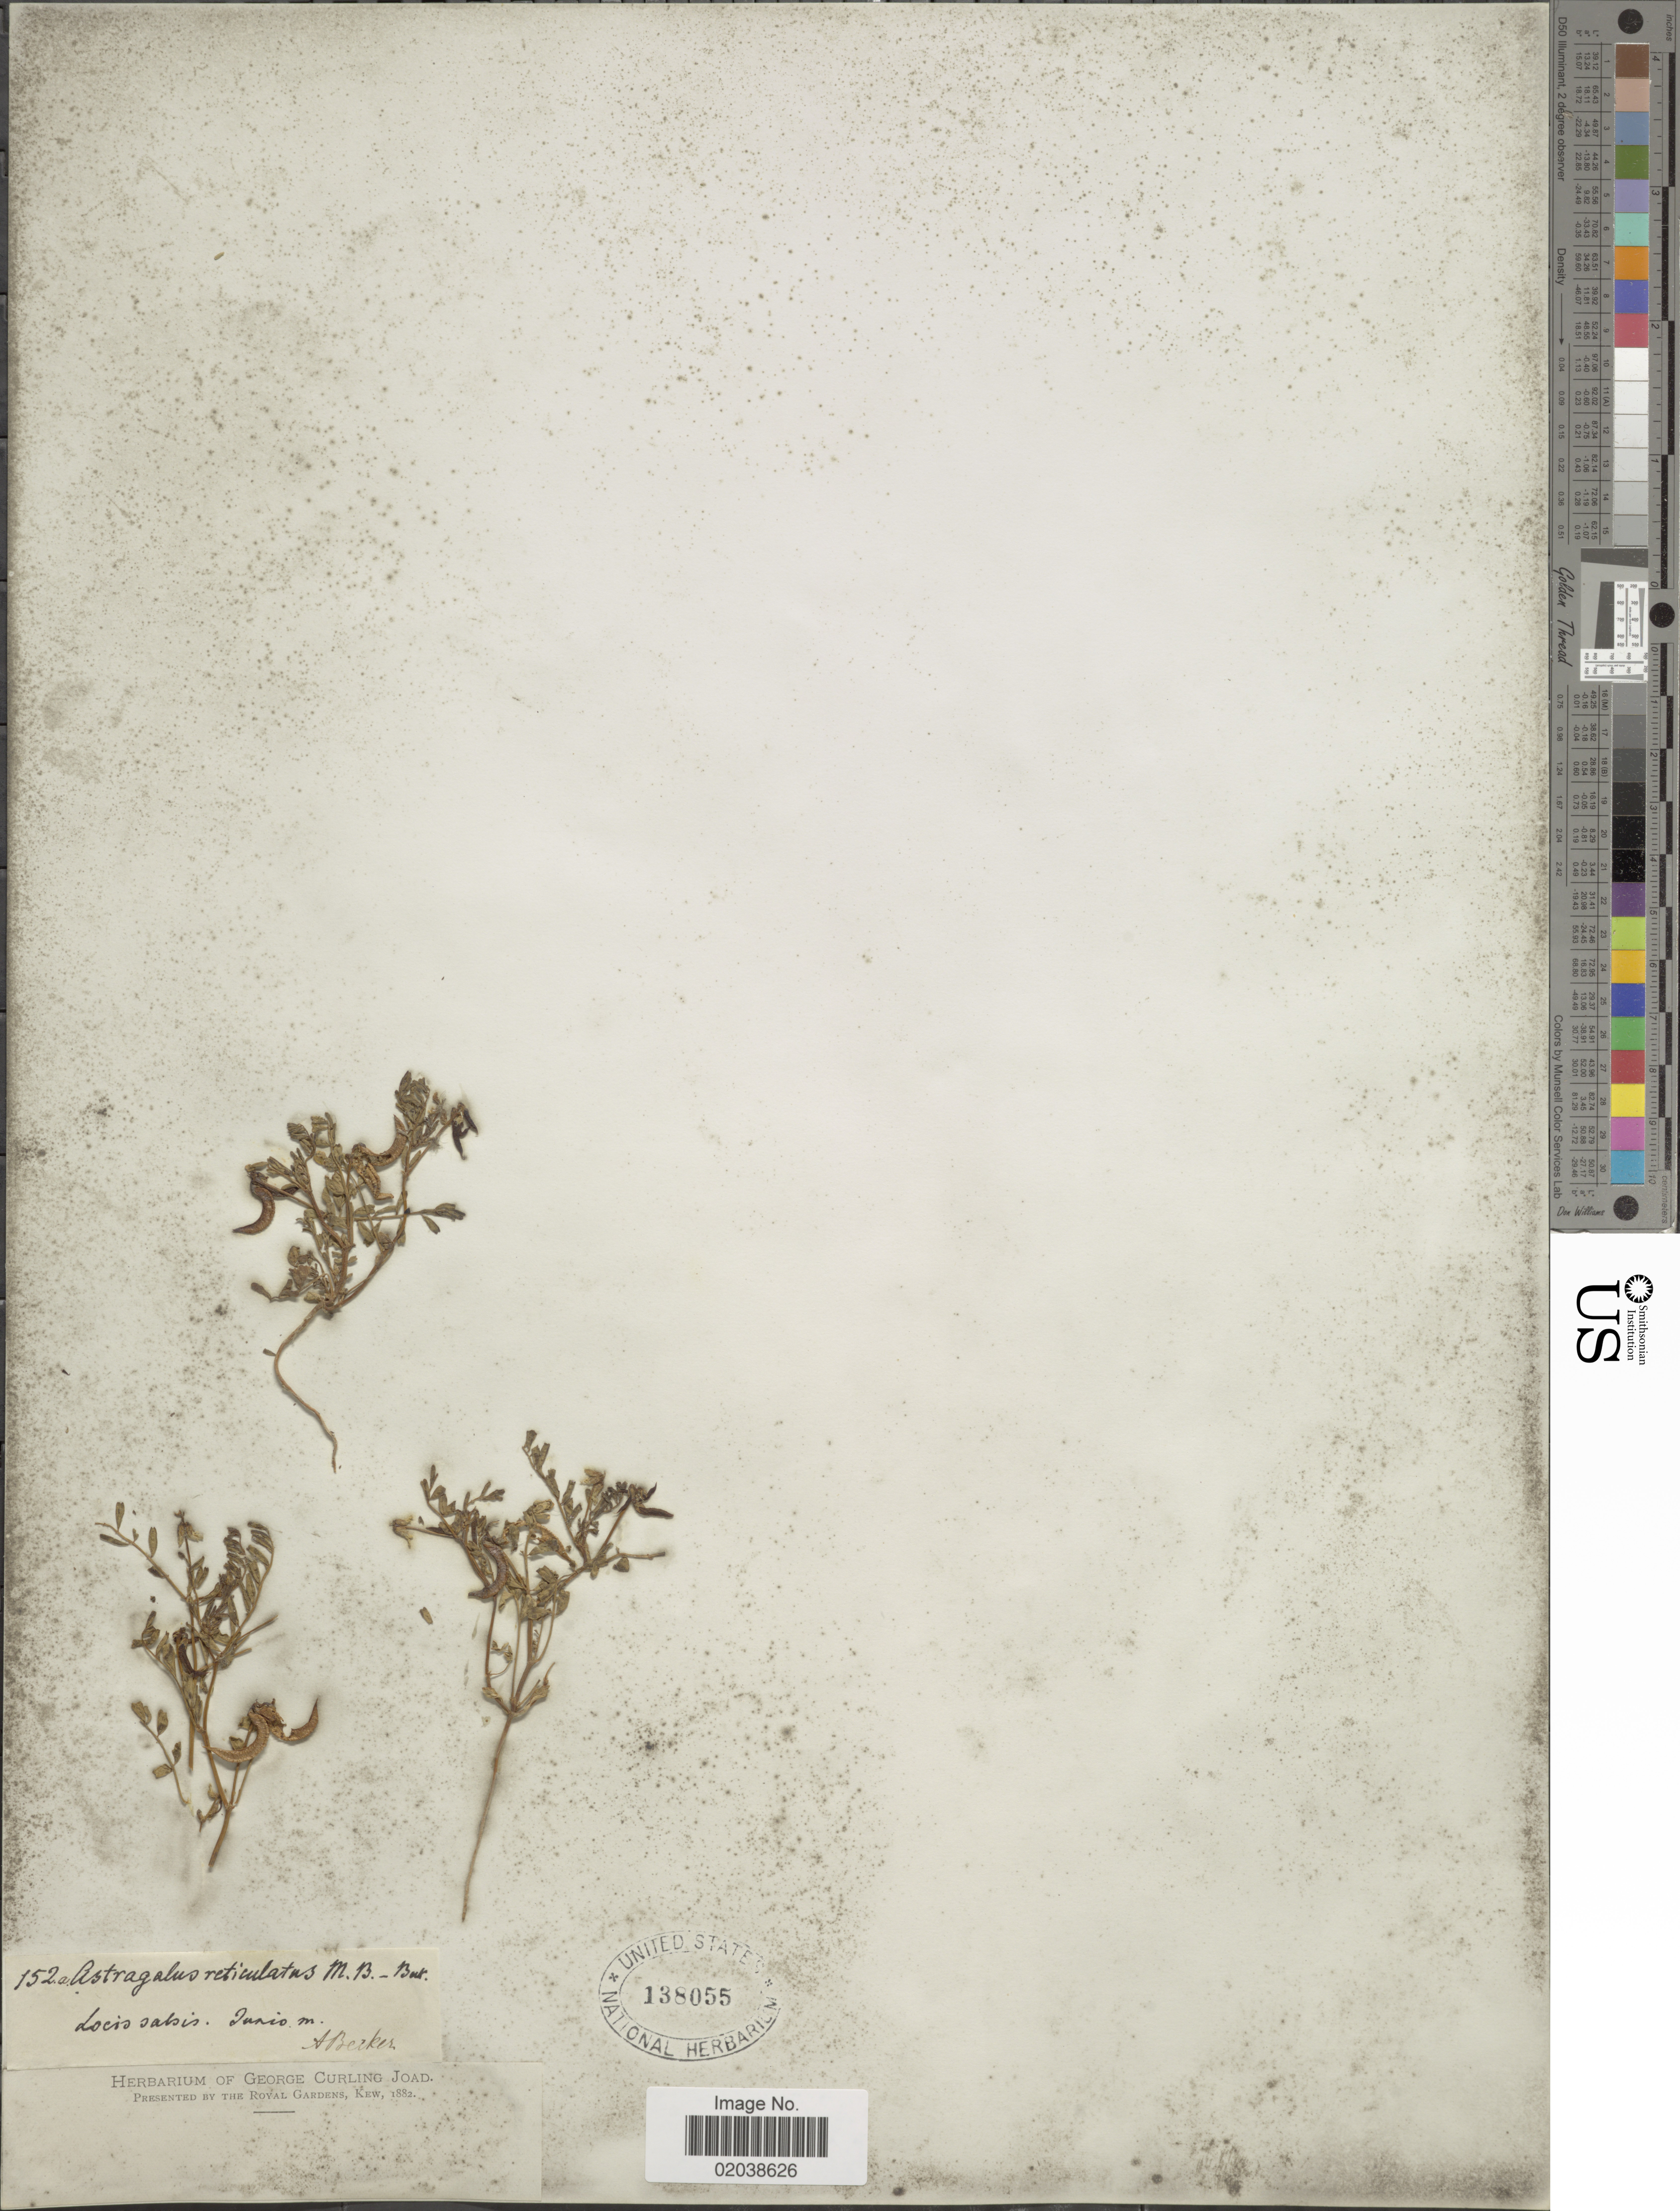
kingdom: Plantae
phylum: Tracheophyta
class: Magnoliopsida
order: Fabales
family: Fabaceae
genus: Astragalus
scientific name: Astragalus reticulatus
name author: M. Bieb.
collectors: A. Becker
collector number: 152a*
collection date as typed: junio m.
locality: Locis salsis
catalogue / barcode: US 138055